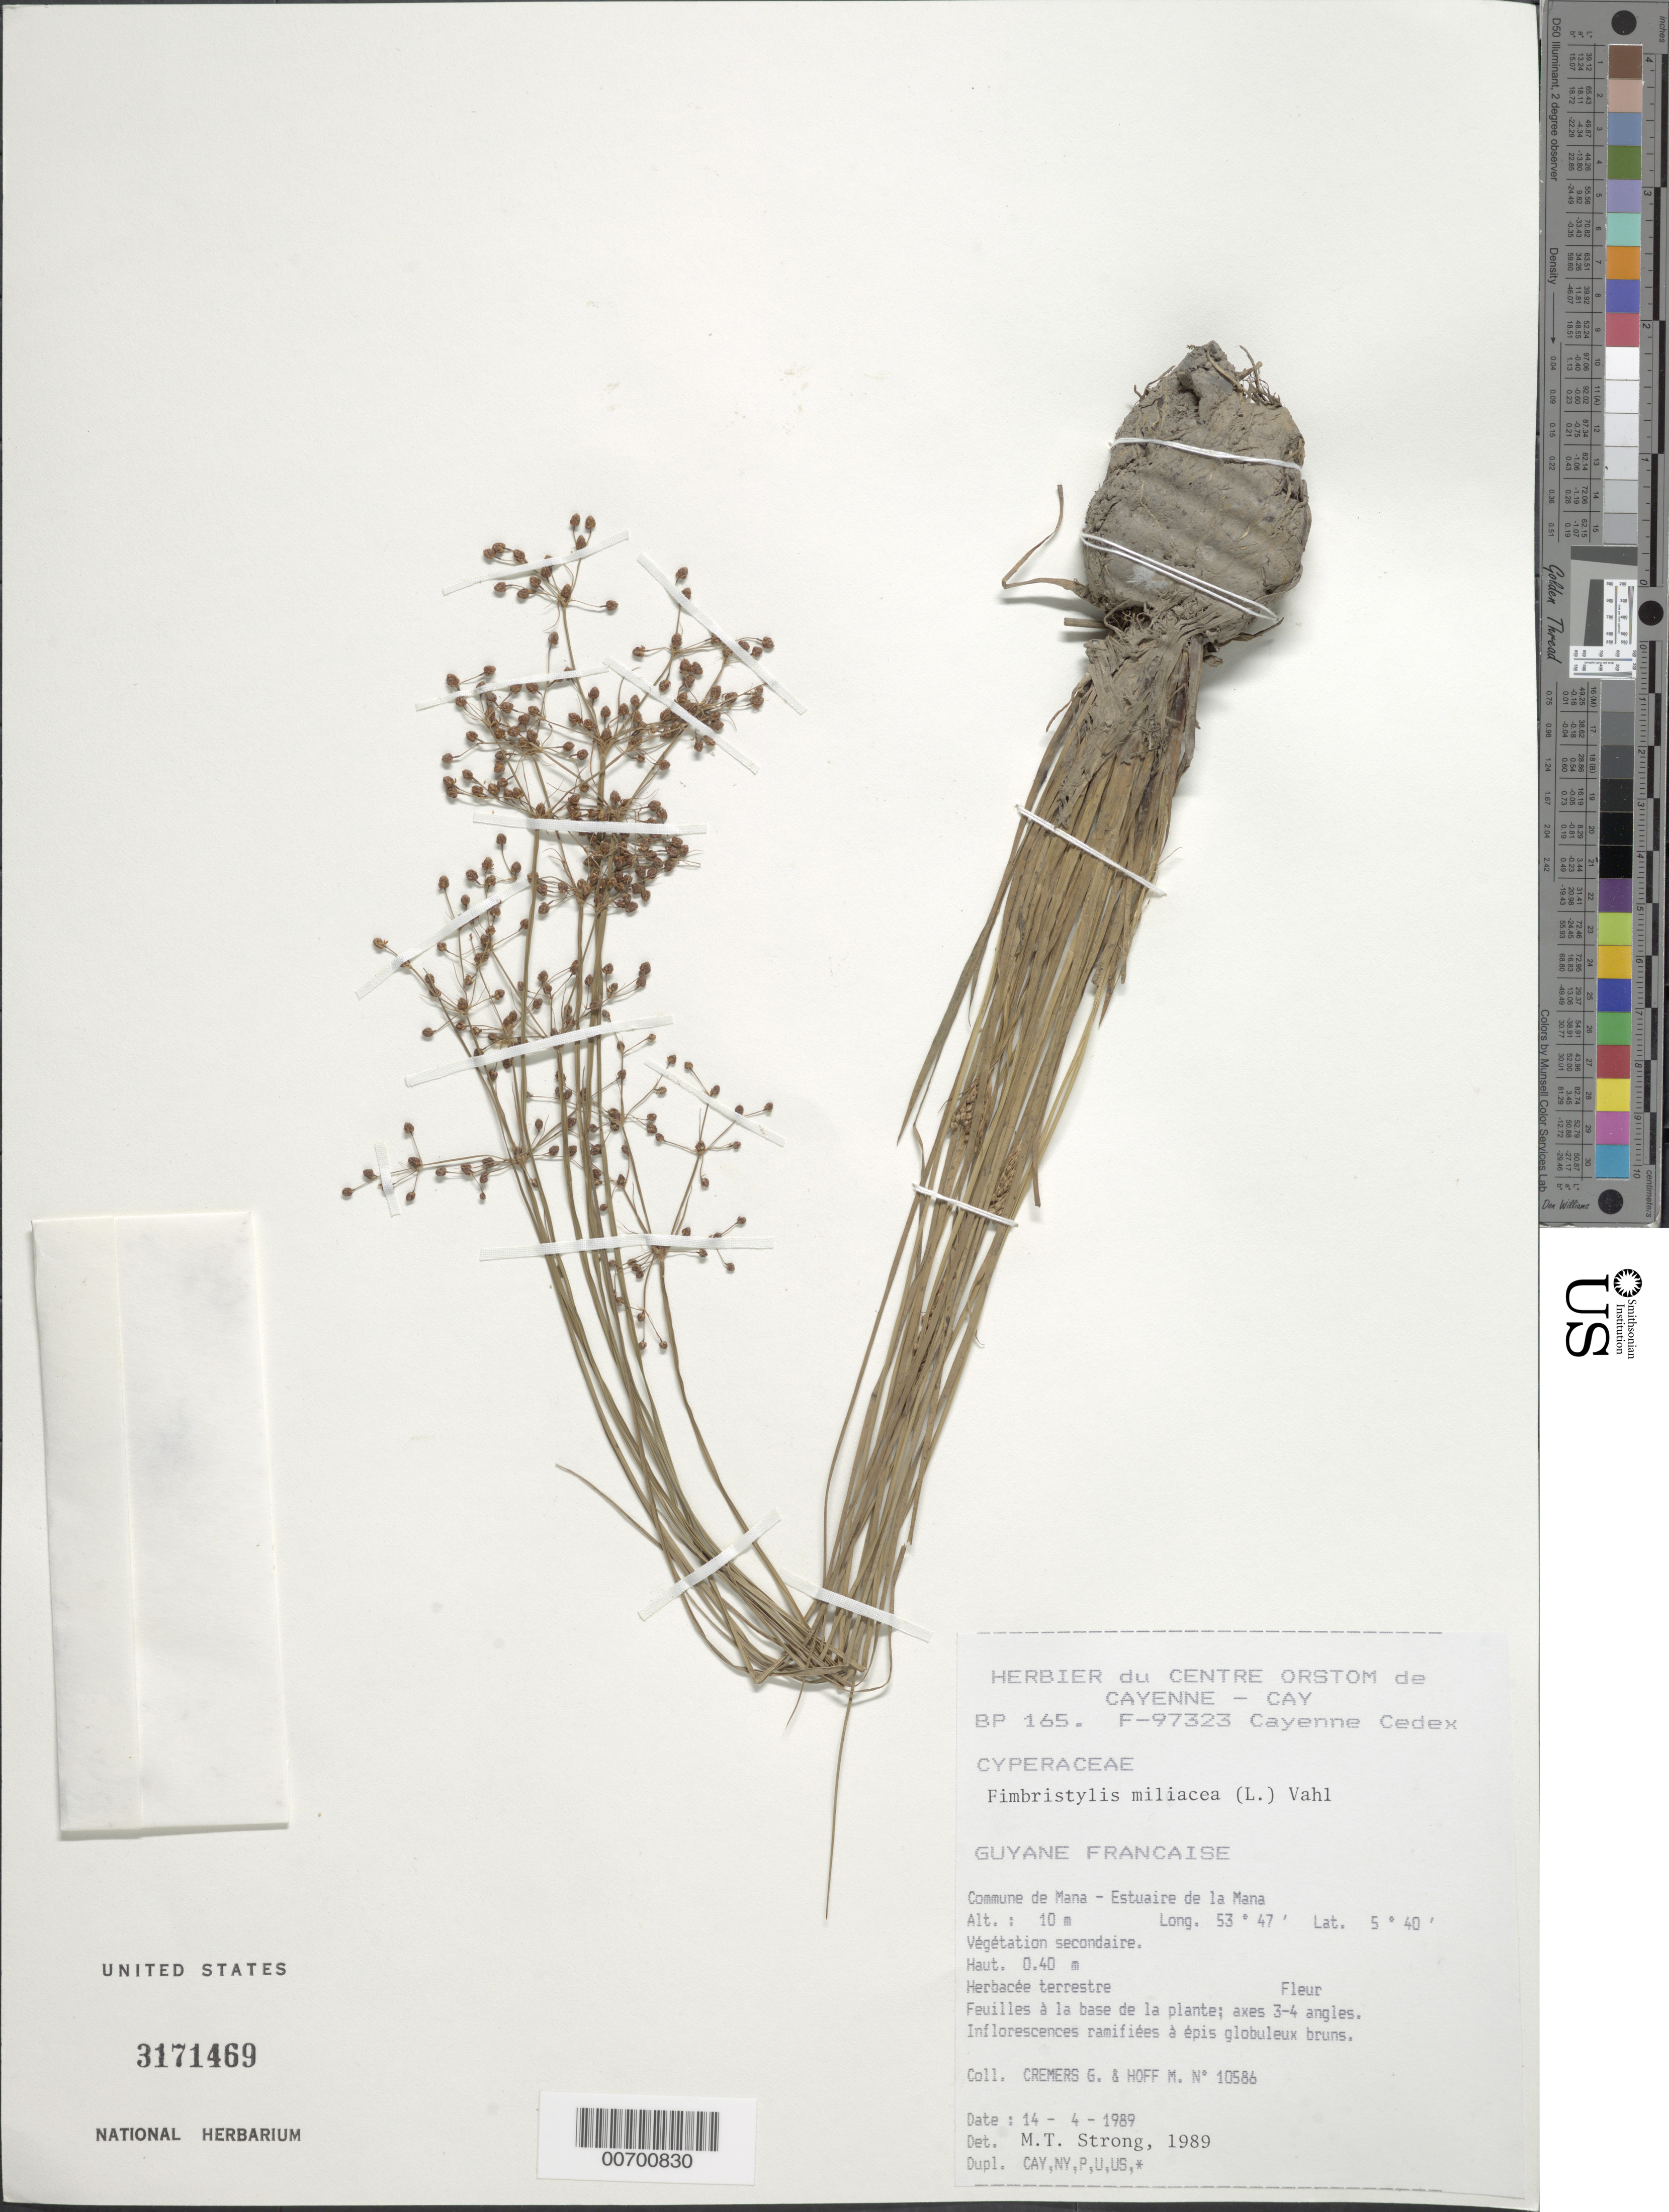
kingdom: Plantae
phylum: Tracheophyta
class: Liliopsida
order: Poales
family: Cyperaceae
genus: Fimbristylis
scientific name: Fimbristylis littoralis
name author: Gaudich.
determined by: Strong, M. T., (US), Smithsonian Institution - National Museum of Natural History (UNITED STATES)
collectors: G. Cremers & M. Hoff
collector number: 10586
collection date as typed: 14-Apr-89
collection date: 1989-04-14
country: French Guiana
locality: Commune de Mana, Estuaire de la Mana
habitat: Secondary vegetation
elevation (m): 10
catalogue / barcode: US 3171469